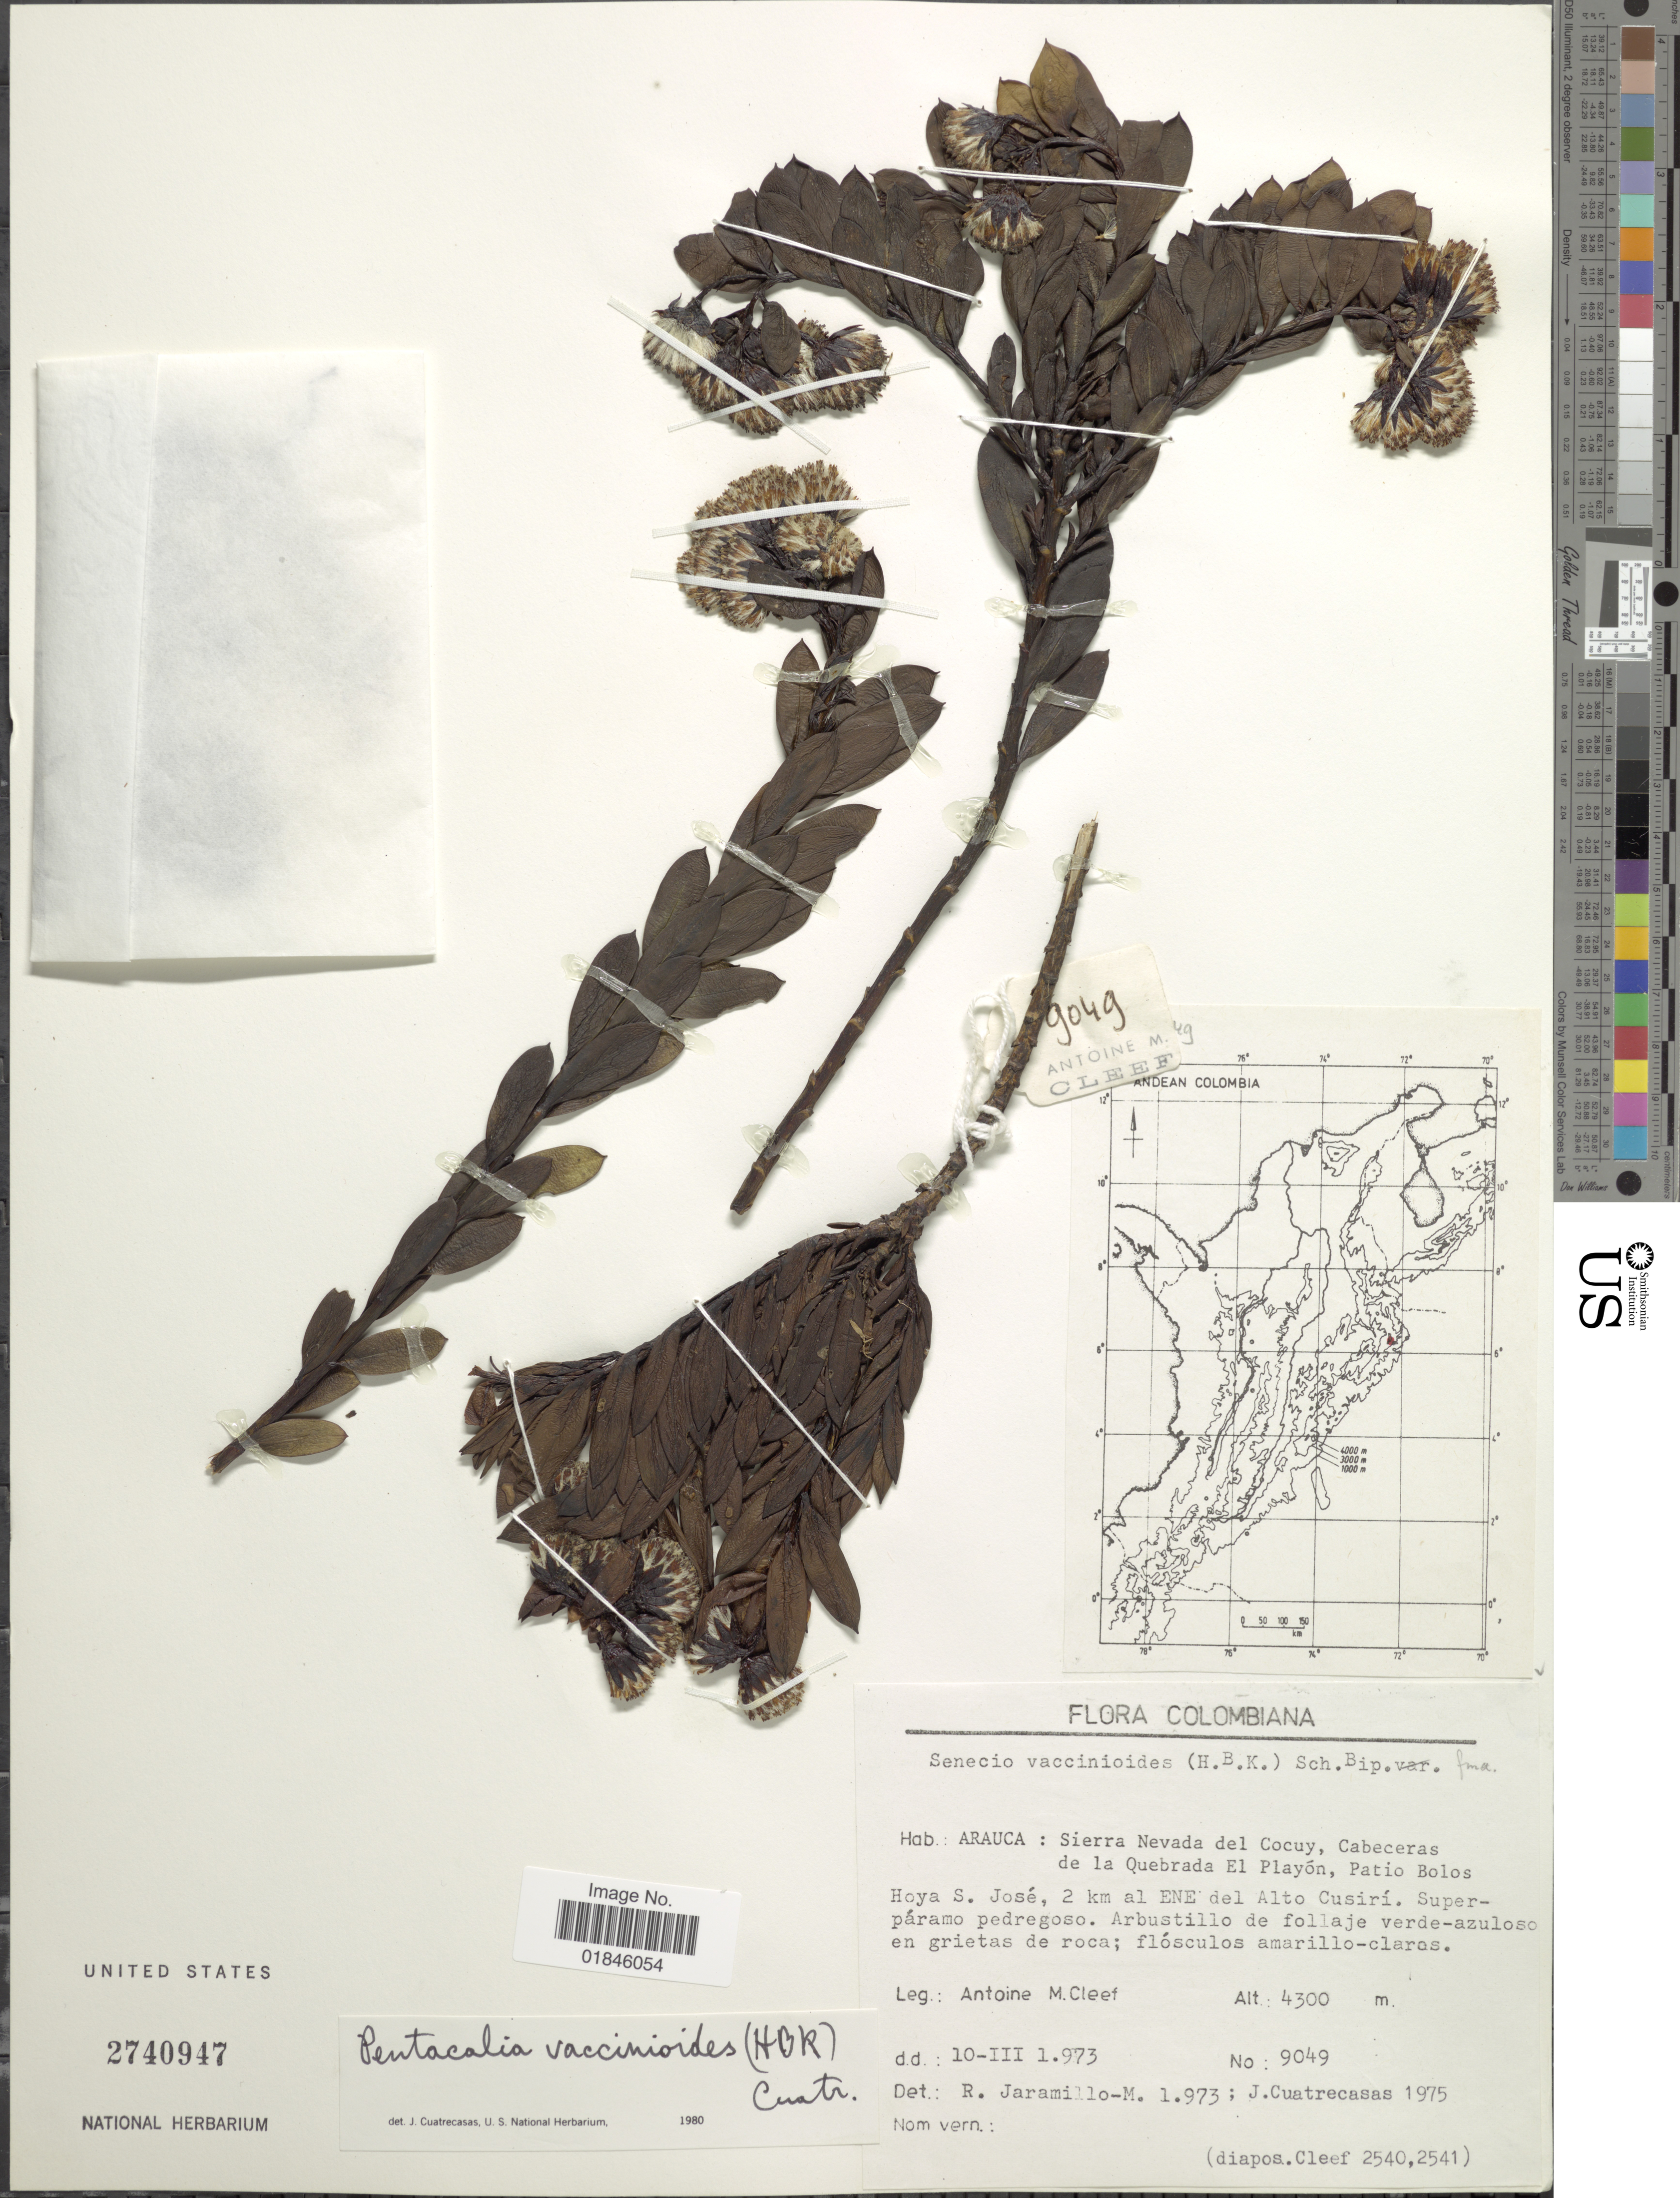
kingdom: Plantae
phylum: Tracheophyta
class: Magnoliopsida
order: Asterales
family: Asteraceae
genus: Pentacalia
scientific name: Pentacalia vaccinioides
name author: (Kunth) Cuatrec.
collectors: A. M. Cleef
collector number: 9049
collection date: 1973-03-10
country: Colombia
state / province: Arauca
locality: Arauca: Sierra Nevada del Cocuy, Cabeceras de la Quebrada El Playón, Patio Bolos. Hoya S. José, 2 km al ENE del Alto Cusirí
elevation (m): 4300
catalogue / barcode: US 2740947